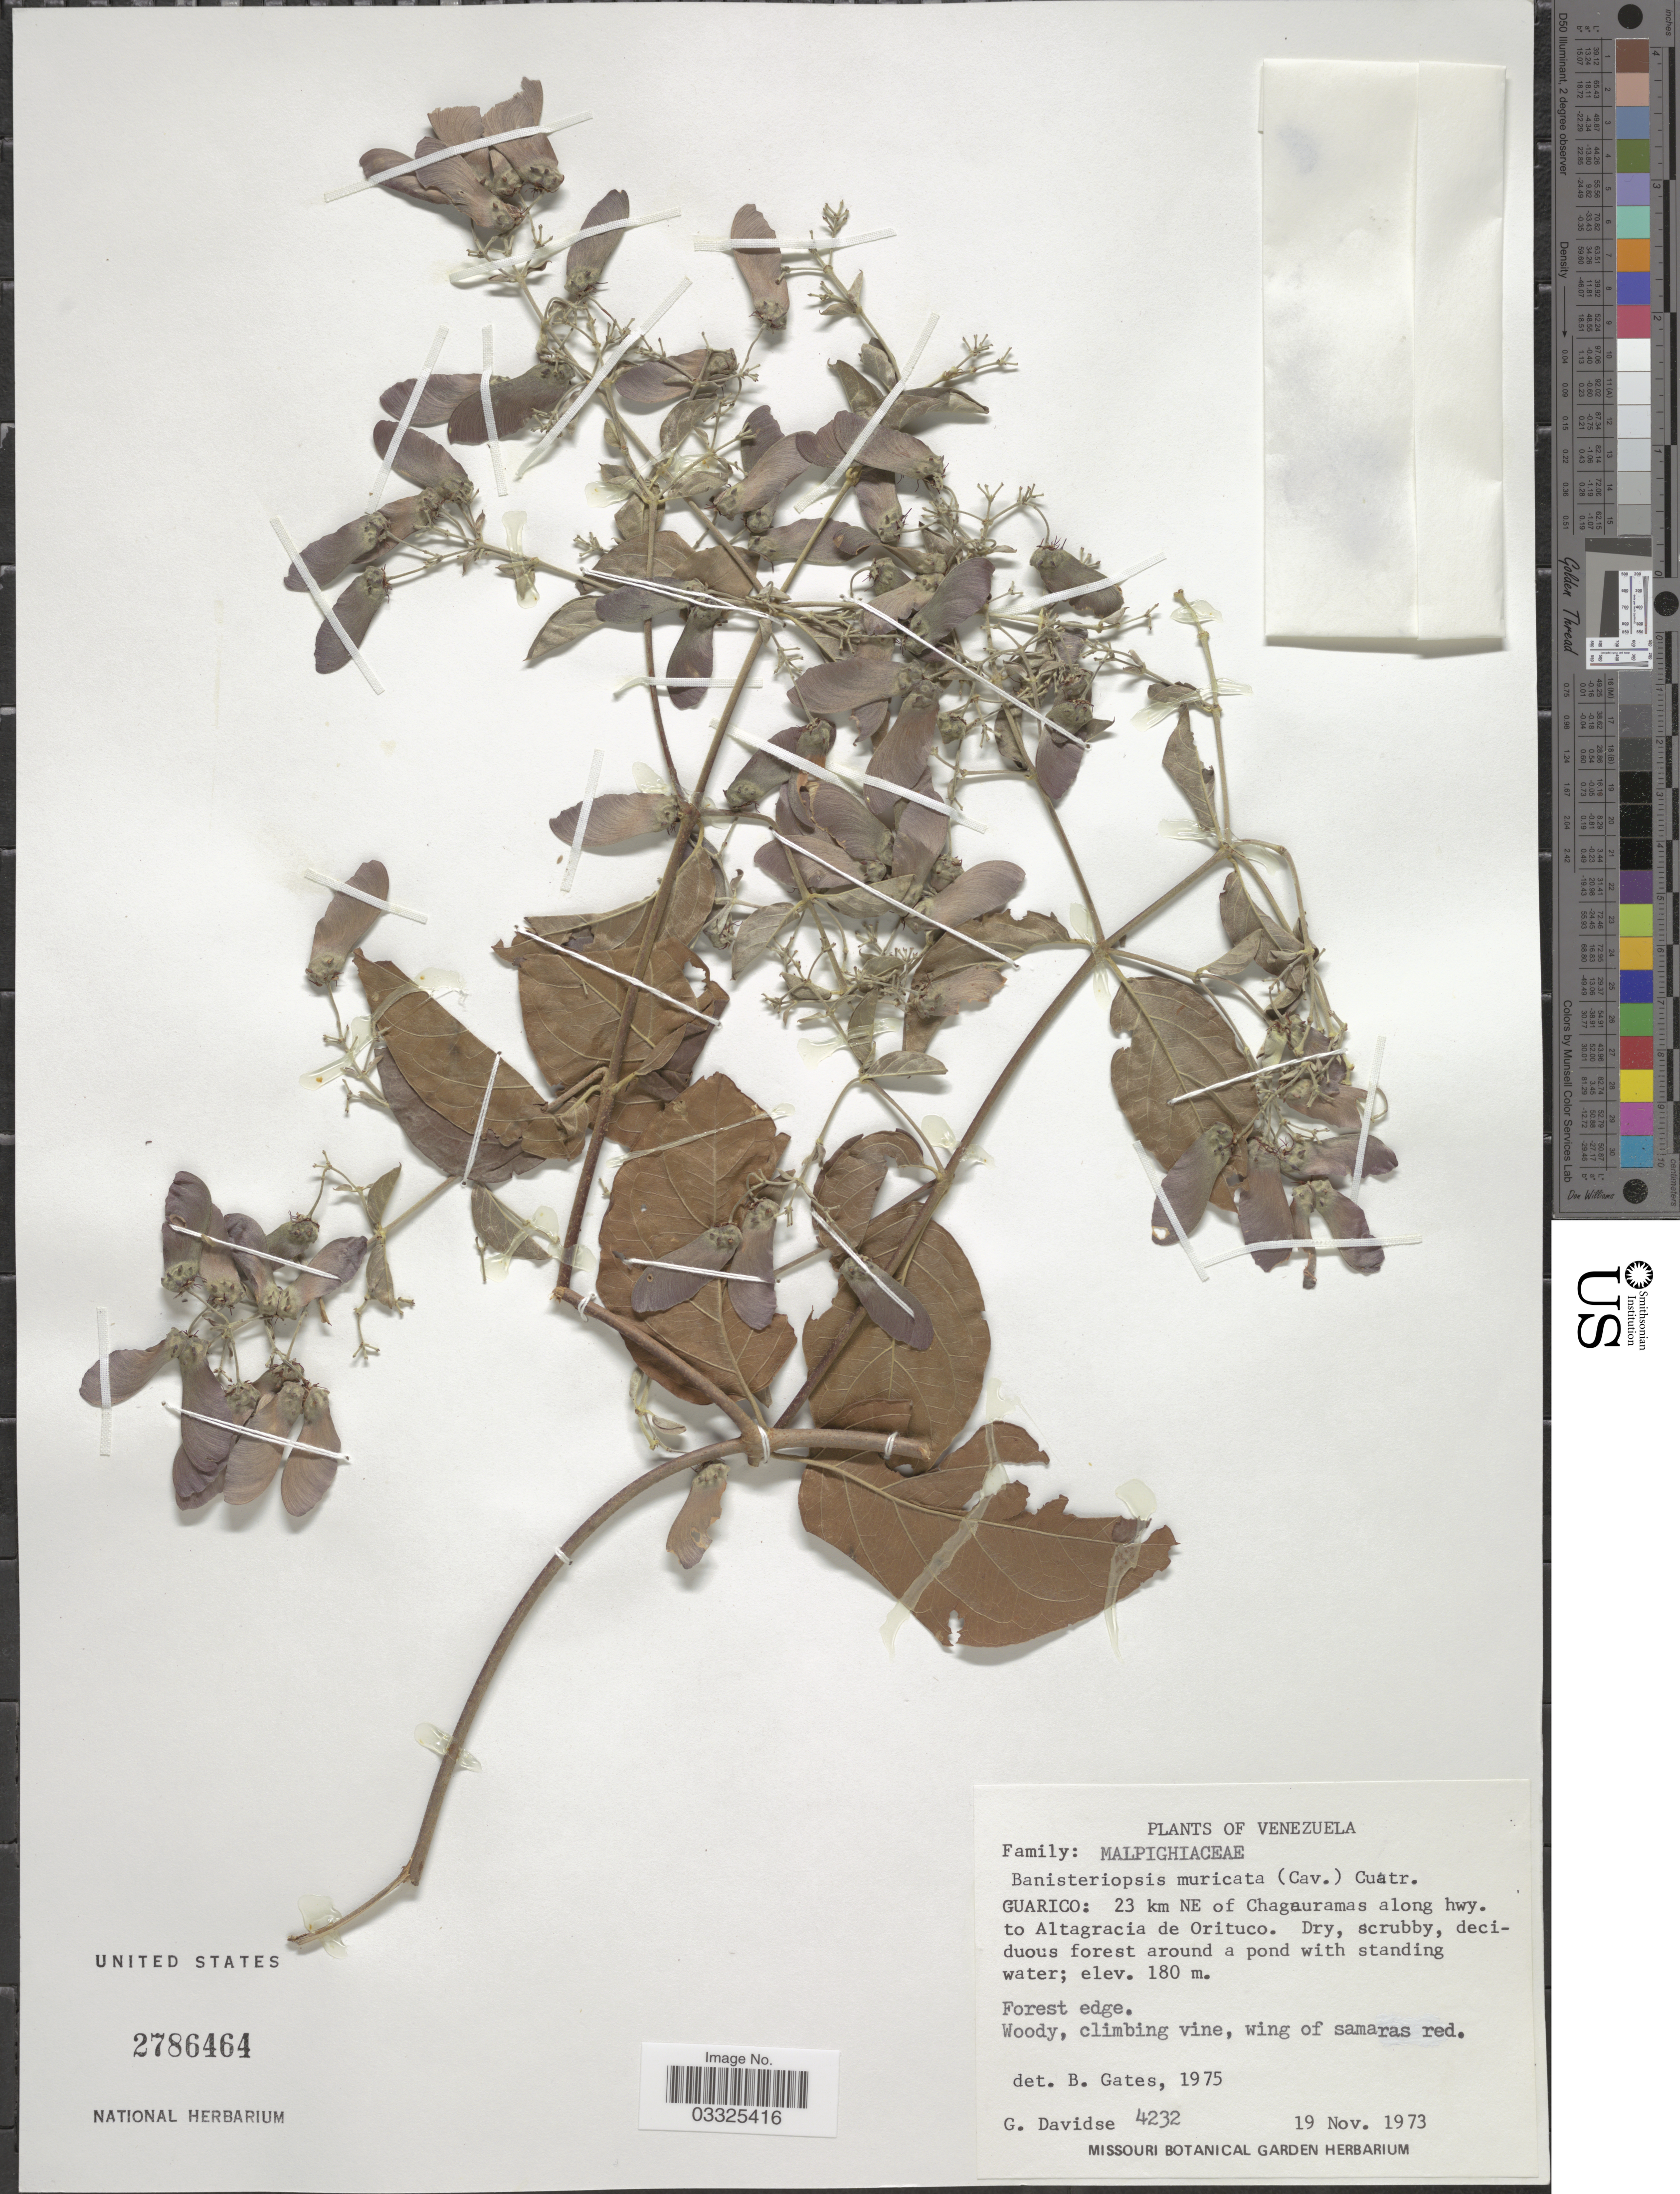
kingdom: Plantae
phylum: Tracheophyta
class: Magnoliopsida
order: Malpighiales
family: Malpighiaceae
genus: Banisteriopsis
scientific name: Banisteriopsis muricata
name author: (Cav.) Cuatrec.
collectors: G. Davidse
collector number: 4232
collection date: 1973-11-19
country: Venezuela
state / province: Guárico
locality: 23 km NE of Chagauramas along hwy. to Altagracia de Orituco.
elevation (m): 180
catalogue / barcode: US 2786464